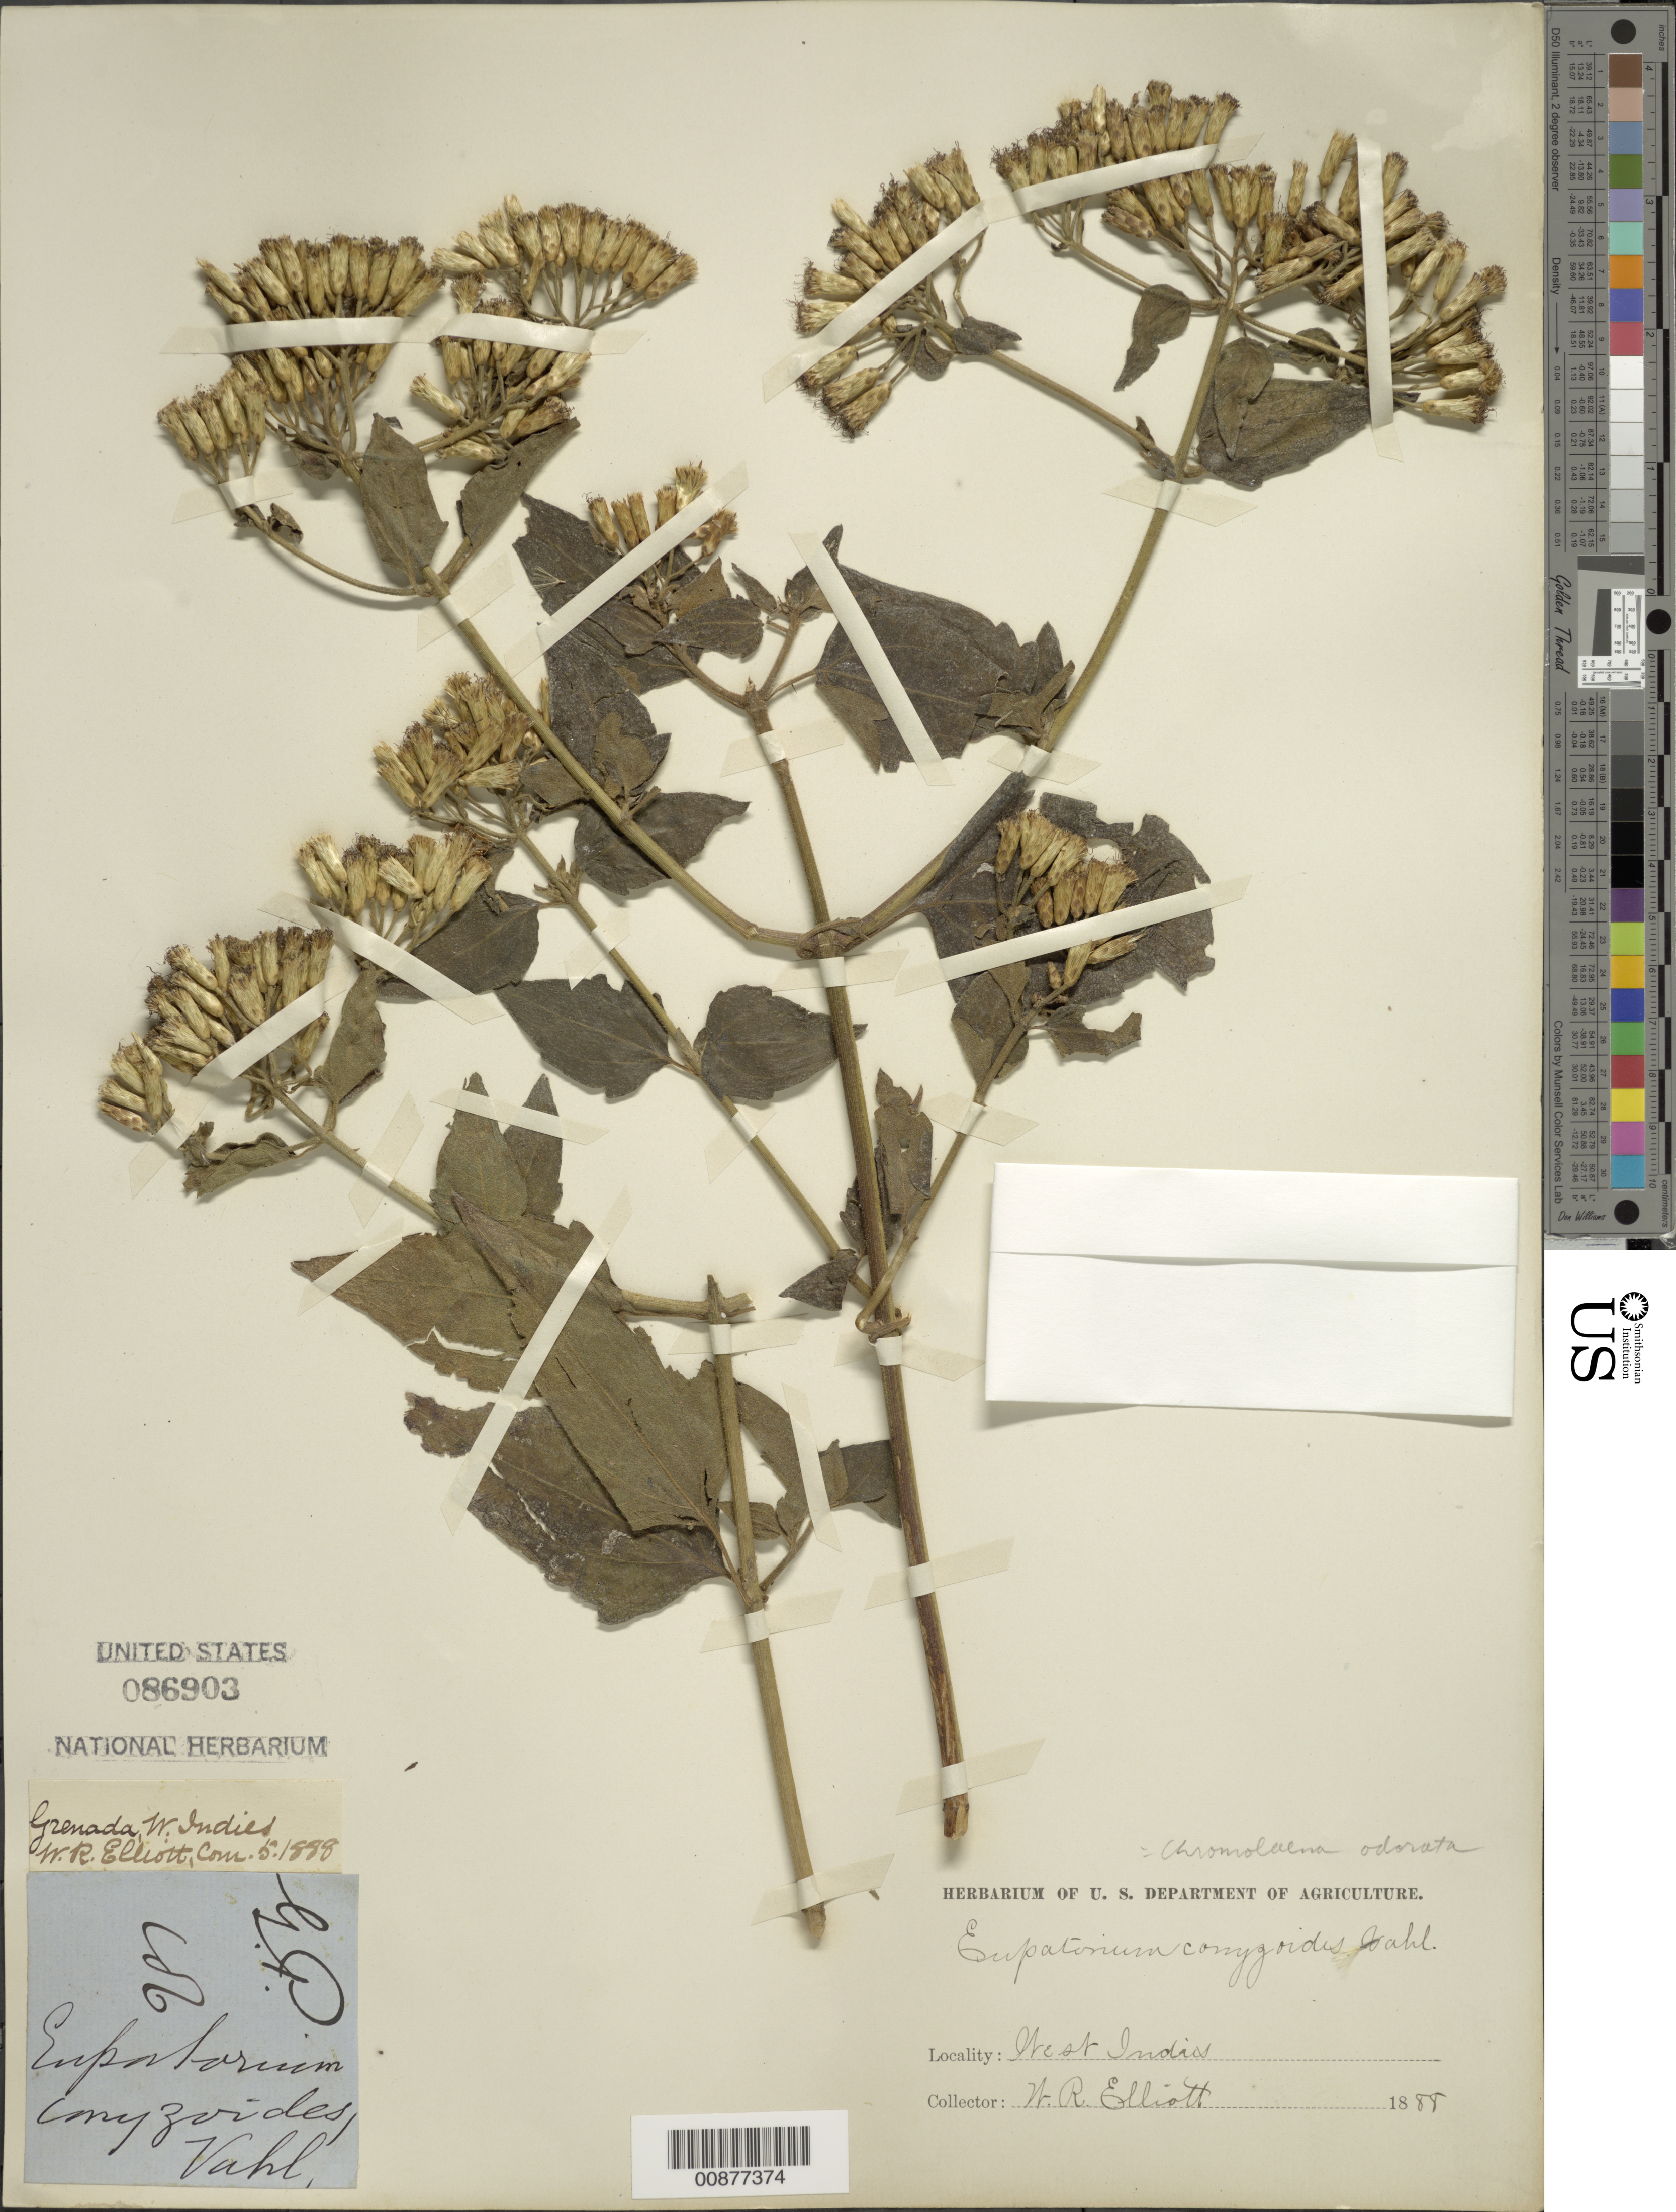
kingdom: Plantae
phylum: Tracheophyta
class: Magnoliopsida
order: Asterales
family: Asteraceae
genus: Chromolaena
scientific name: Chromolaena odorata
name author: (L.) R.M. King & H. Rob.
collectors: W. Elliott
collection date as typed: May 1888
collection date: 1888-05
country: Grenada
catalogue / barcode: US 86903